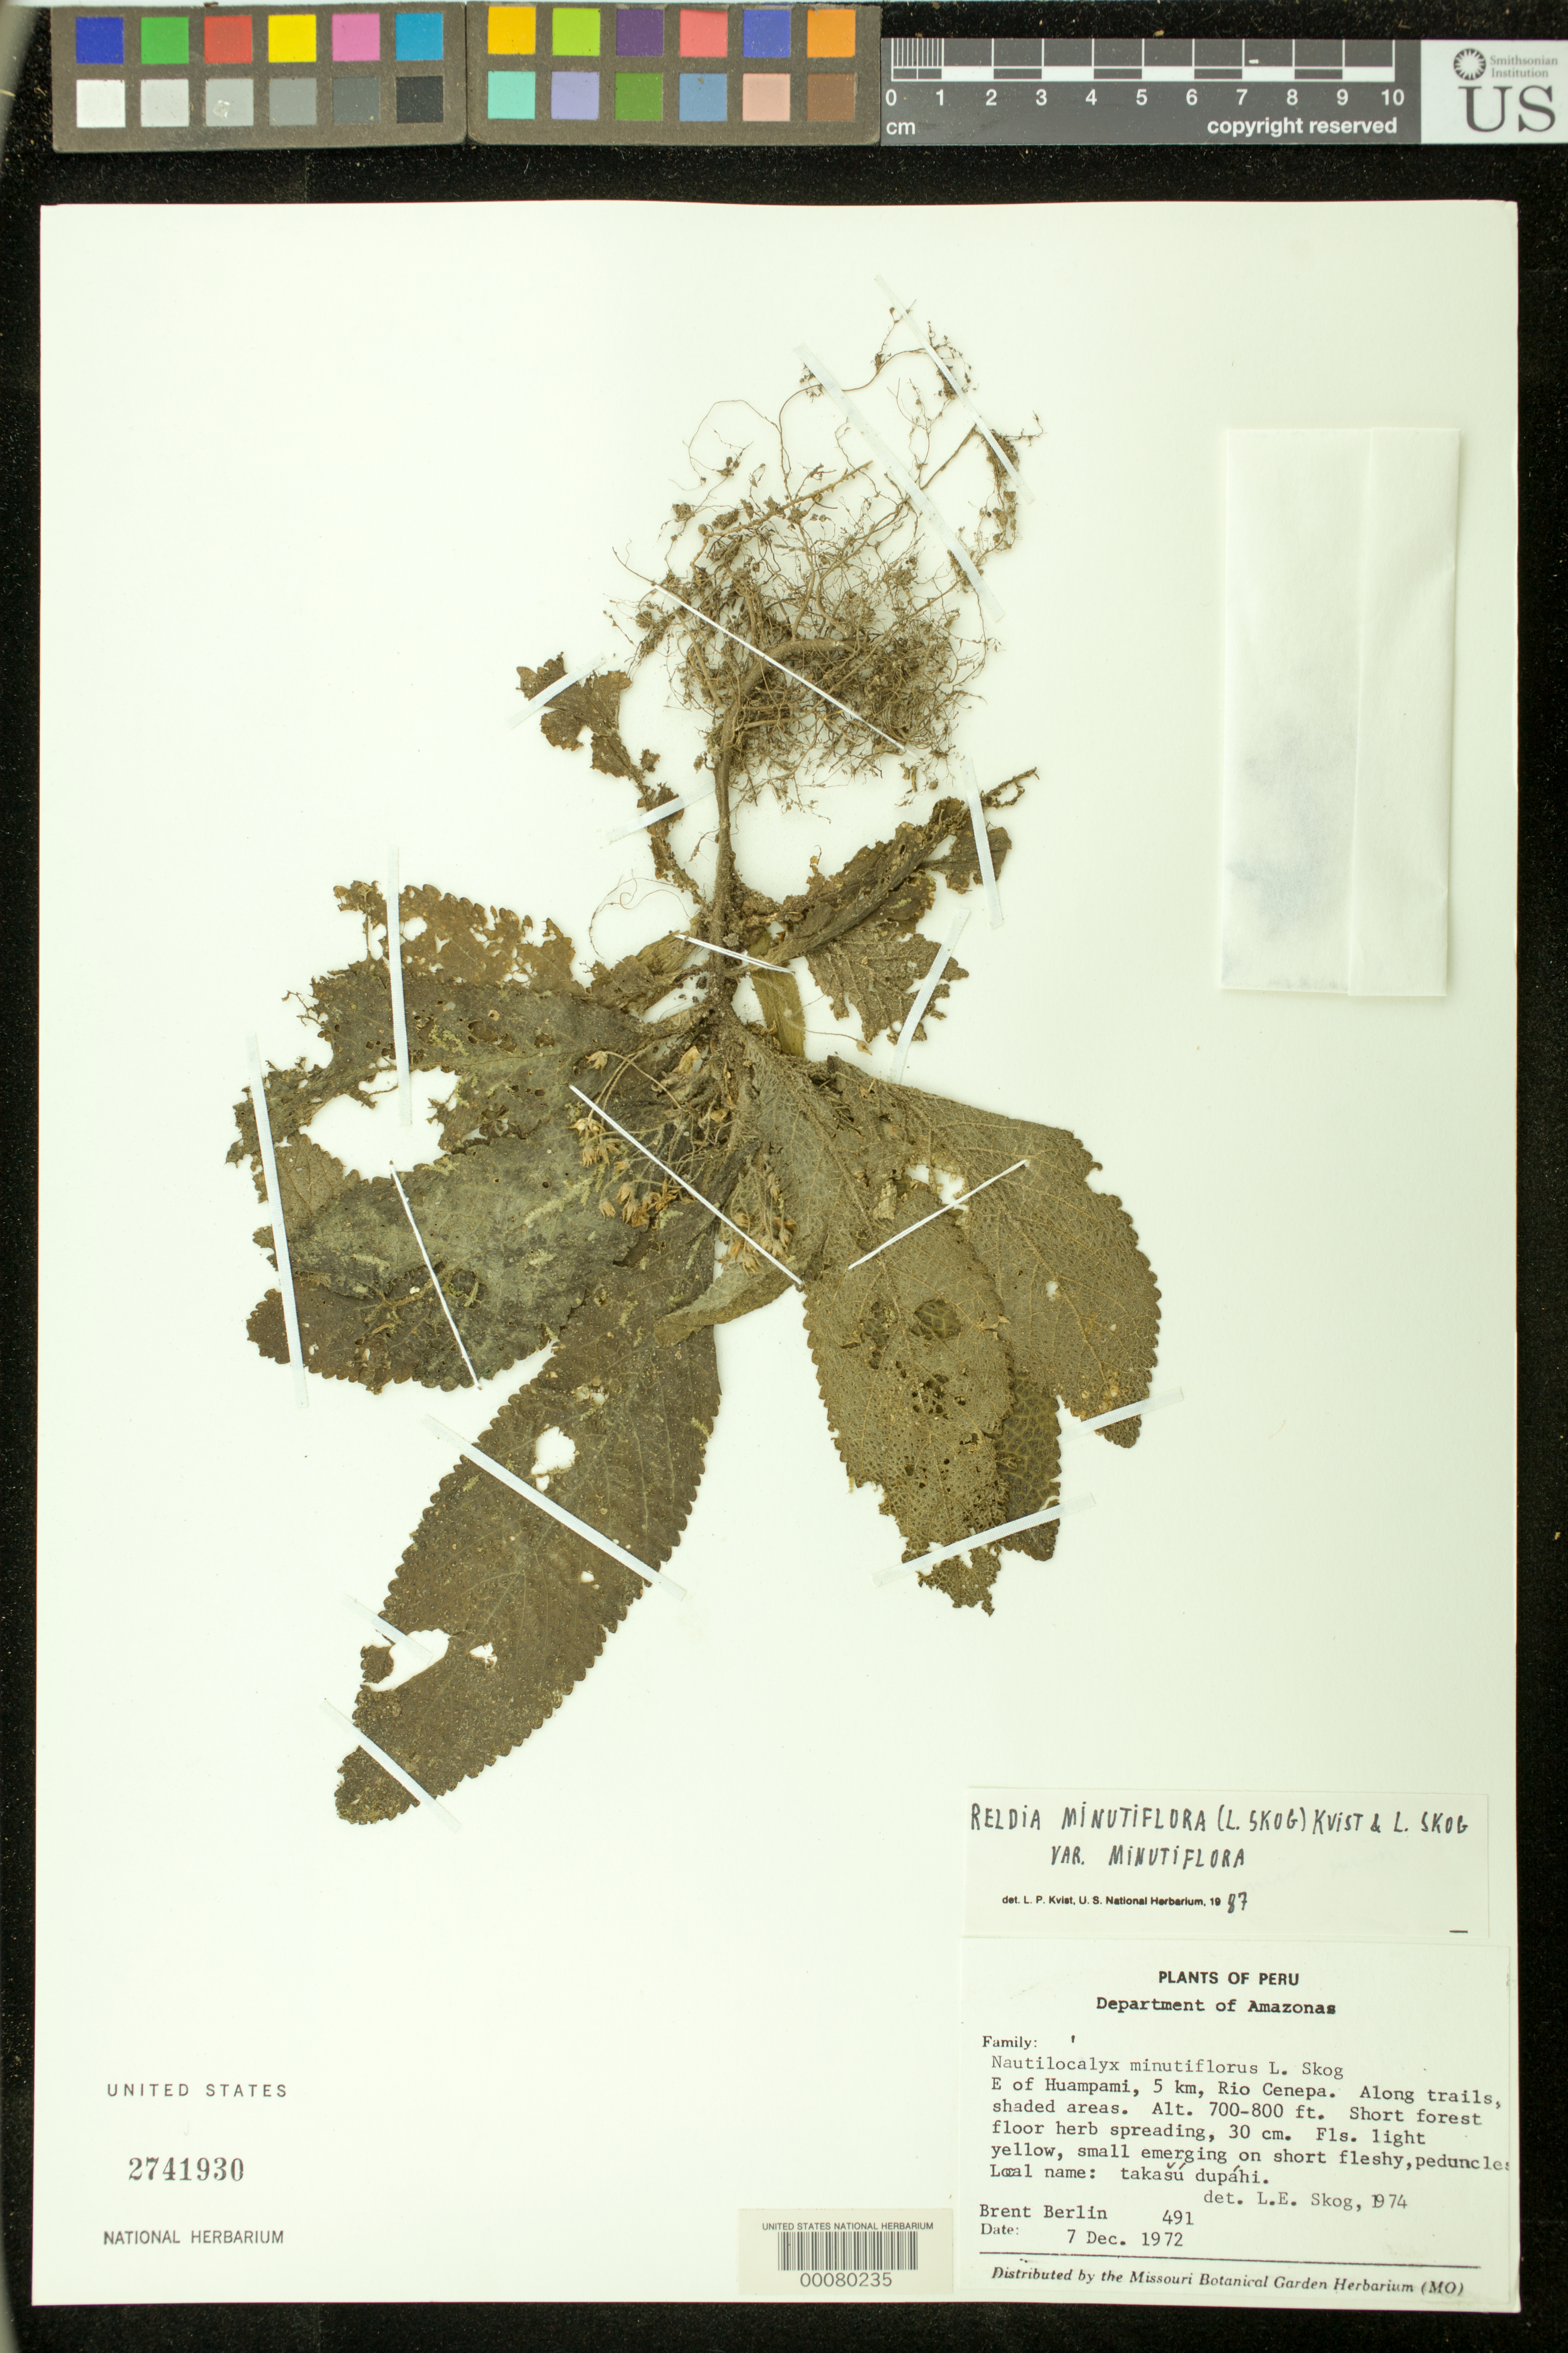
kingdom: Plantae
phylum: Tracheophyta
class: Magnoliopsida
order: Lamiales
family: Gesneriaceae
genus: Reldia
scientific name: Reldia minutiflora var. minutiflora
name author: (L.E. Skog) L.P. Kvist & L.E. Skog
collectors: B. Berlin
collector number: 491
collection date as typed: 07 Dec 1972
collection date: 1972-12-07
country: Peru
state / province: Amazonas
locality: E of Huampami, 5 km, Rio Cenepa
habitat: Along trails, shaded areas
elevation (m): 213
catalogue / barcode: US 2741930